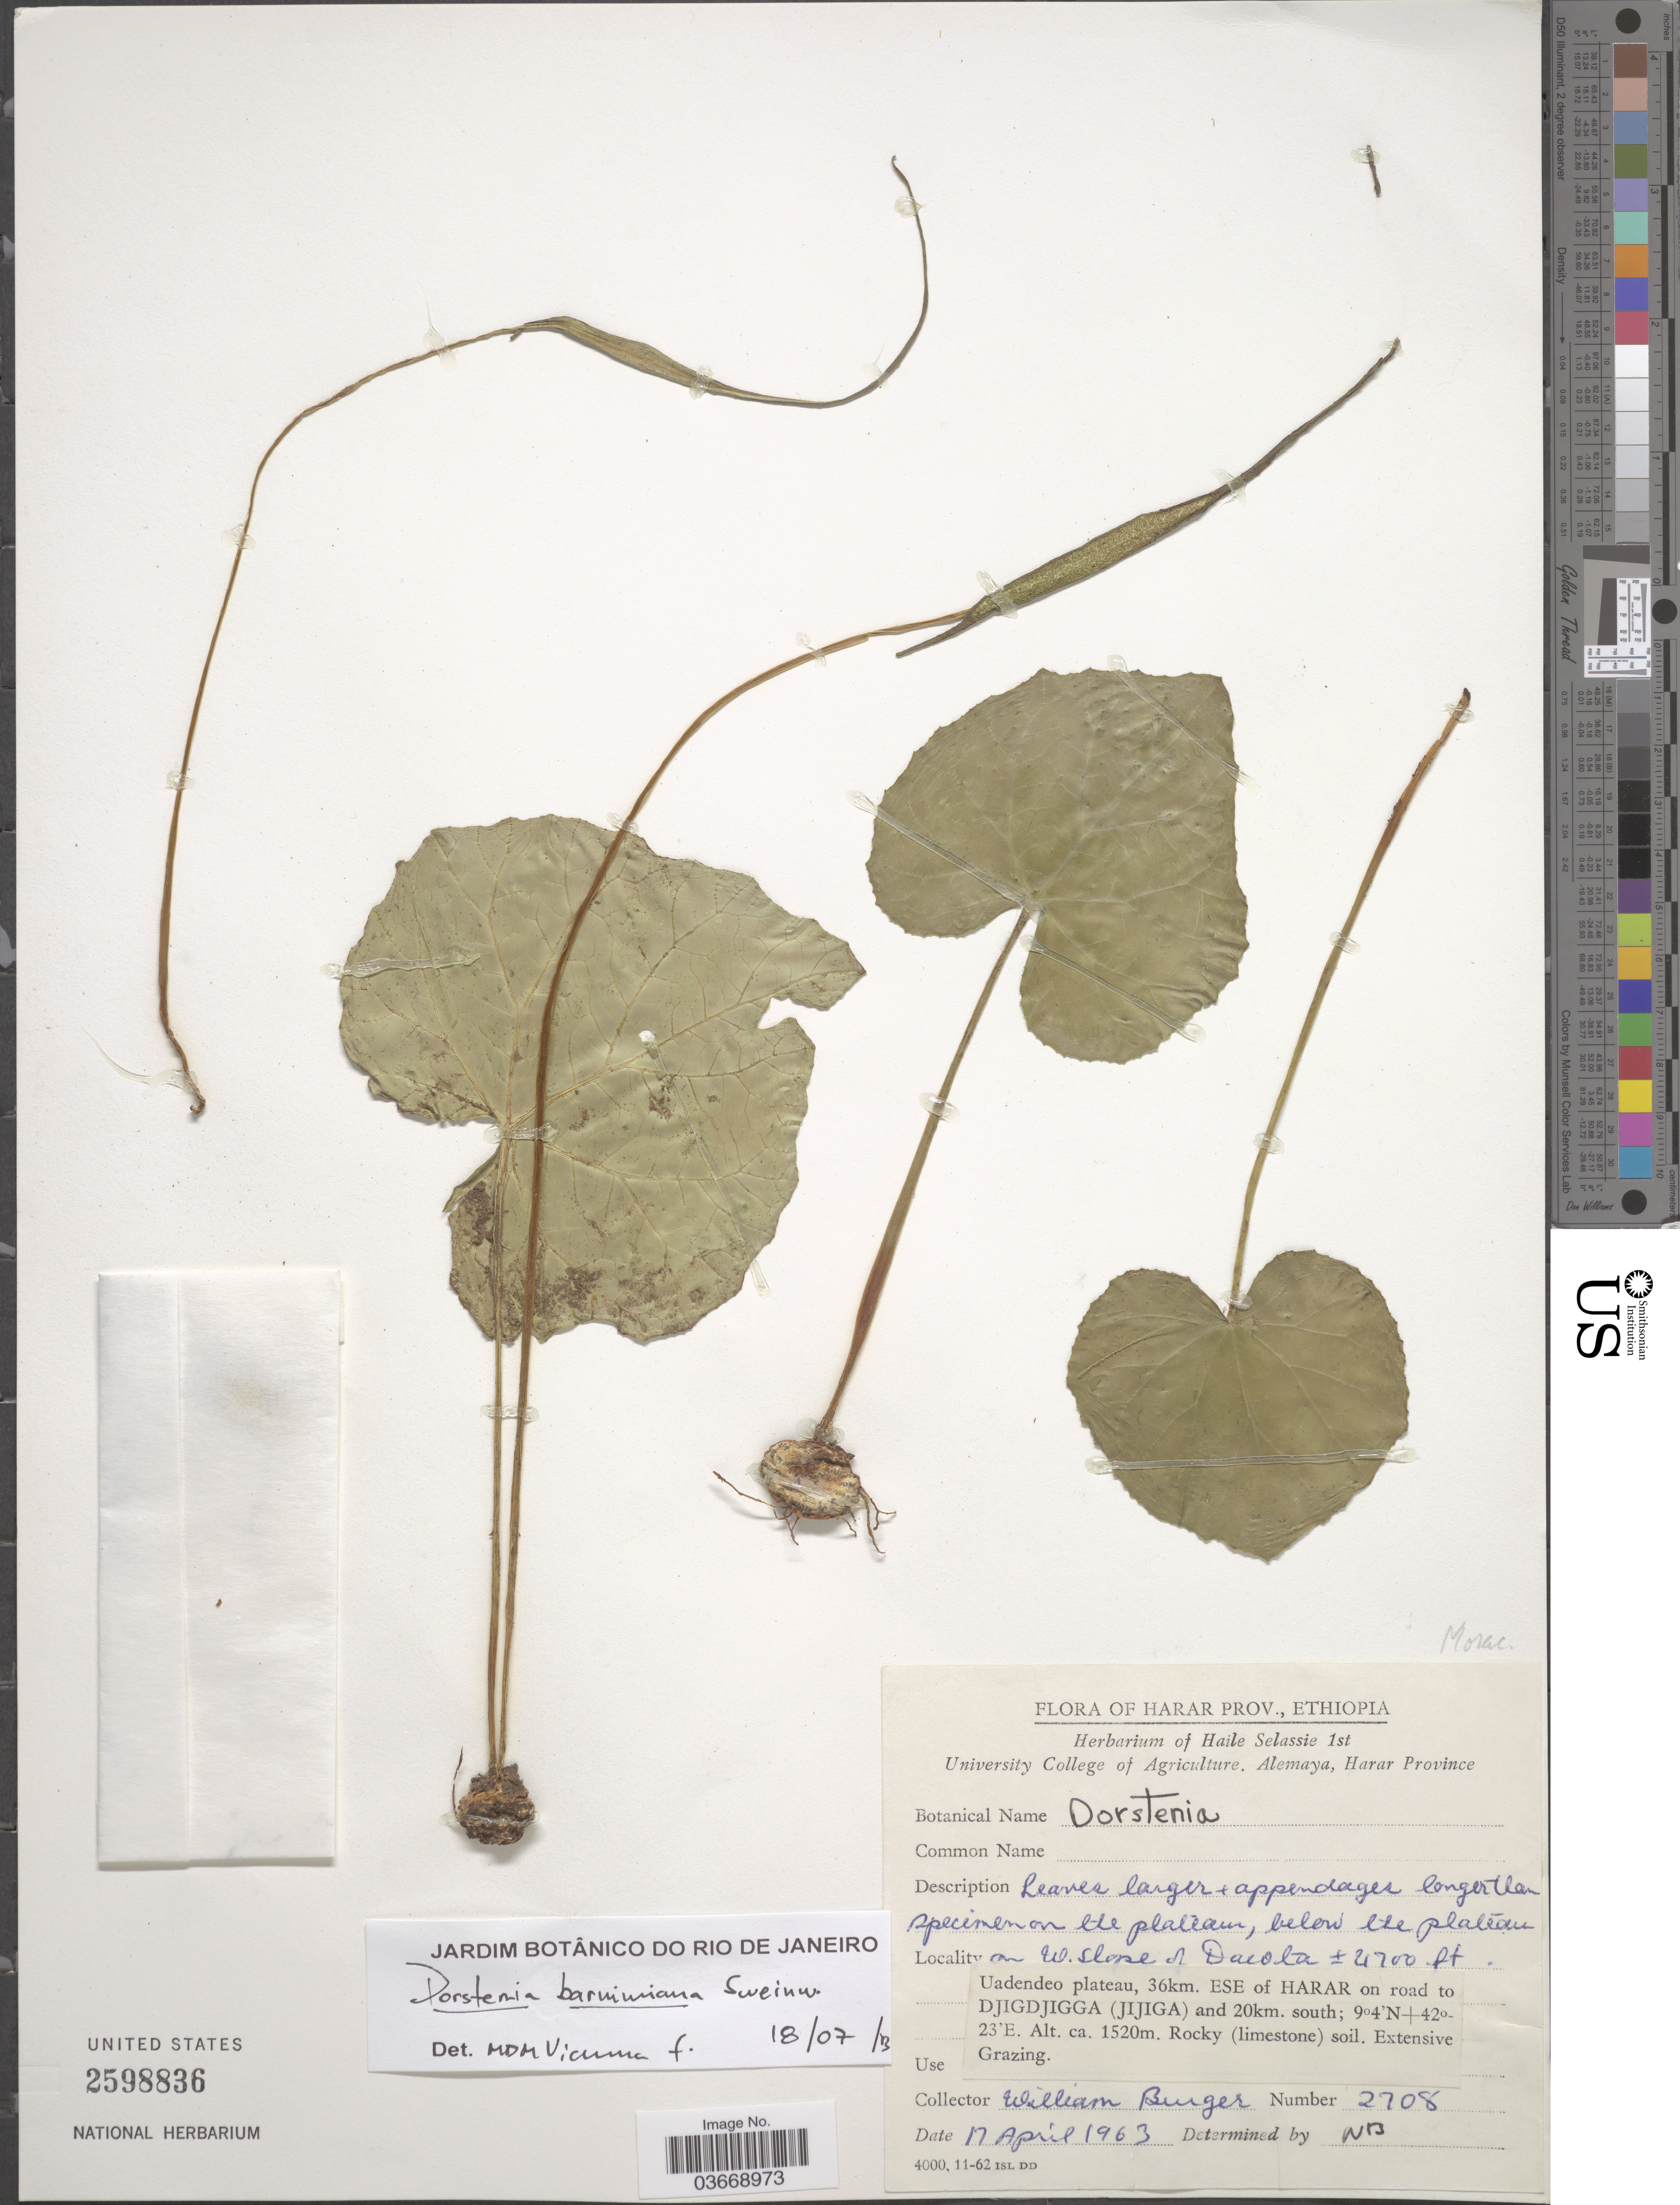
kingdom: Plantae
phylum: Tracheophyta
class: Magnoliopsida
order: Rosales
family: Moraceae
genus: Dorstenia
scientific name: Dorstenia barnimiana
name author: Schweinf.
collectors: W. Burger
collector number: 2708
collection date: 1963-04-17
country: Ethiopia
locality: Harar Prov. On W. slope of Dacolta. Uadendeo plateau, 36km. ESE of Harar on road to Djigdjigga (Jijiga) and 20km. south.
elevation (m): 1520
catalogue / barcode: US 3598836